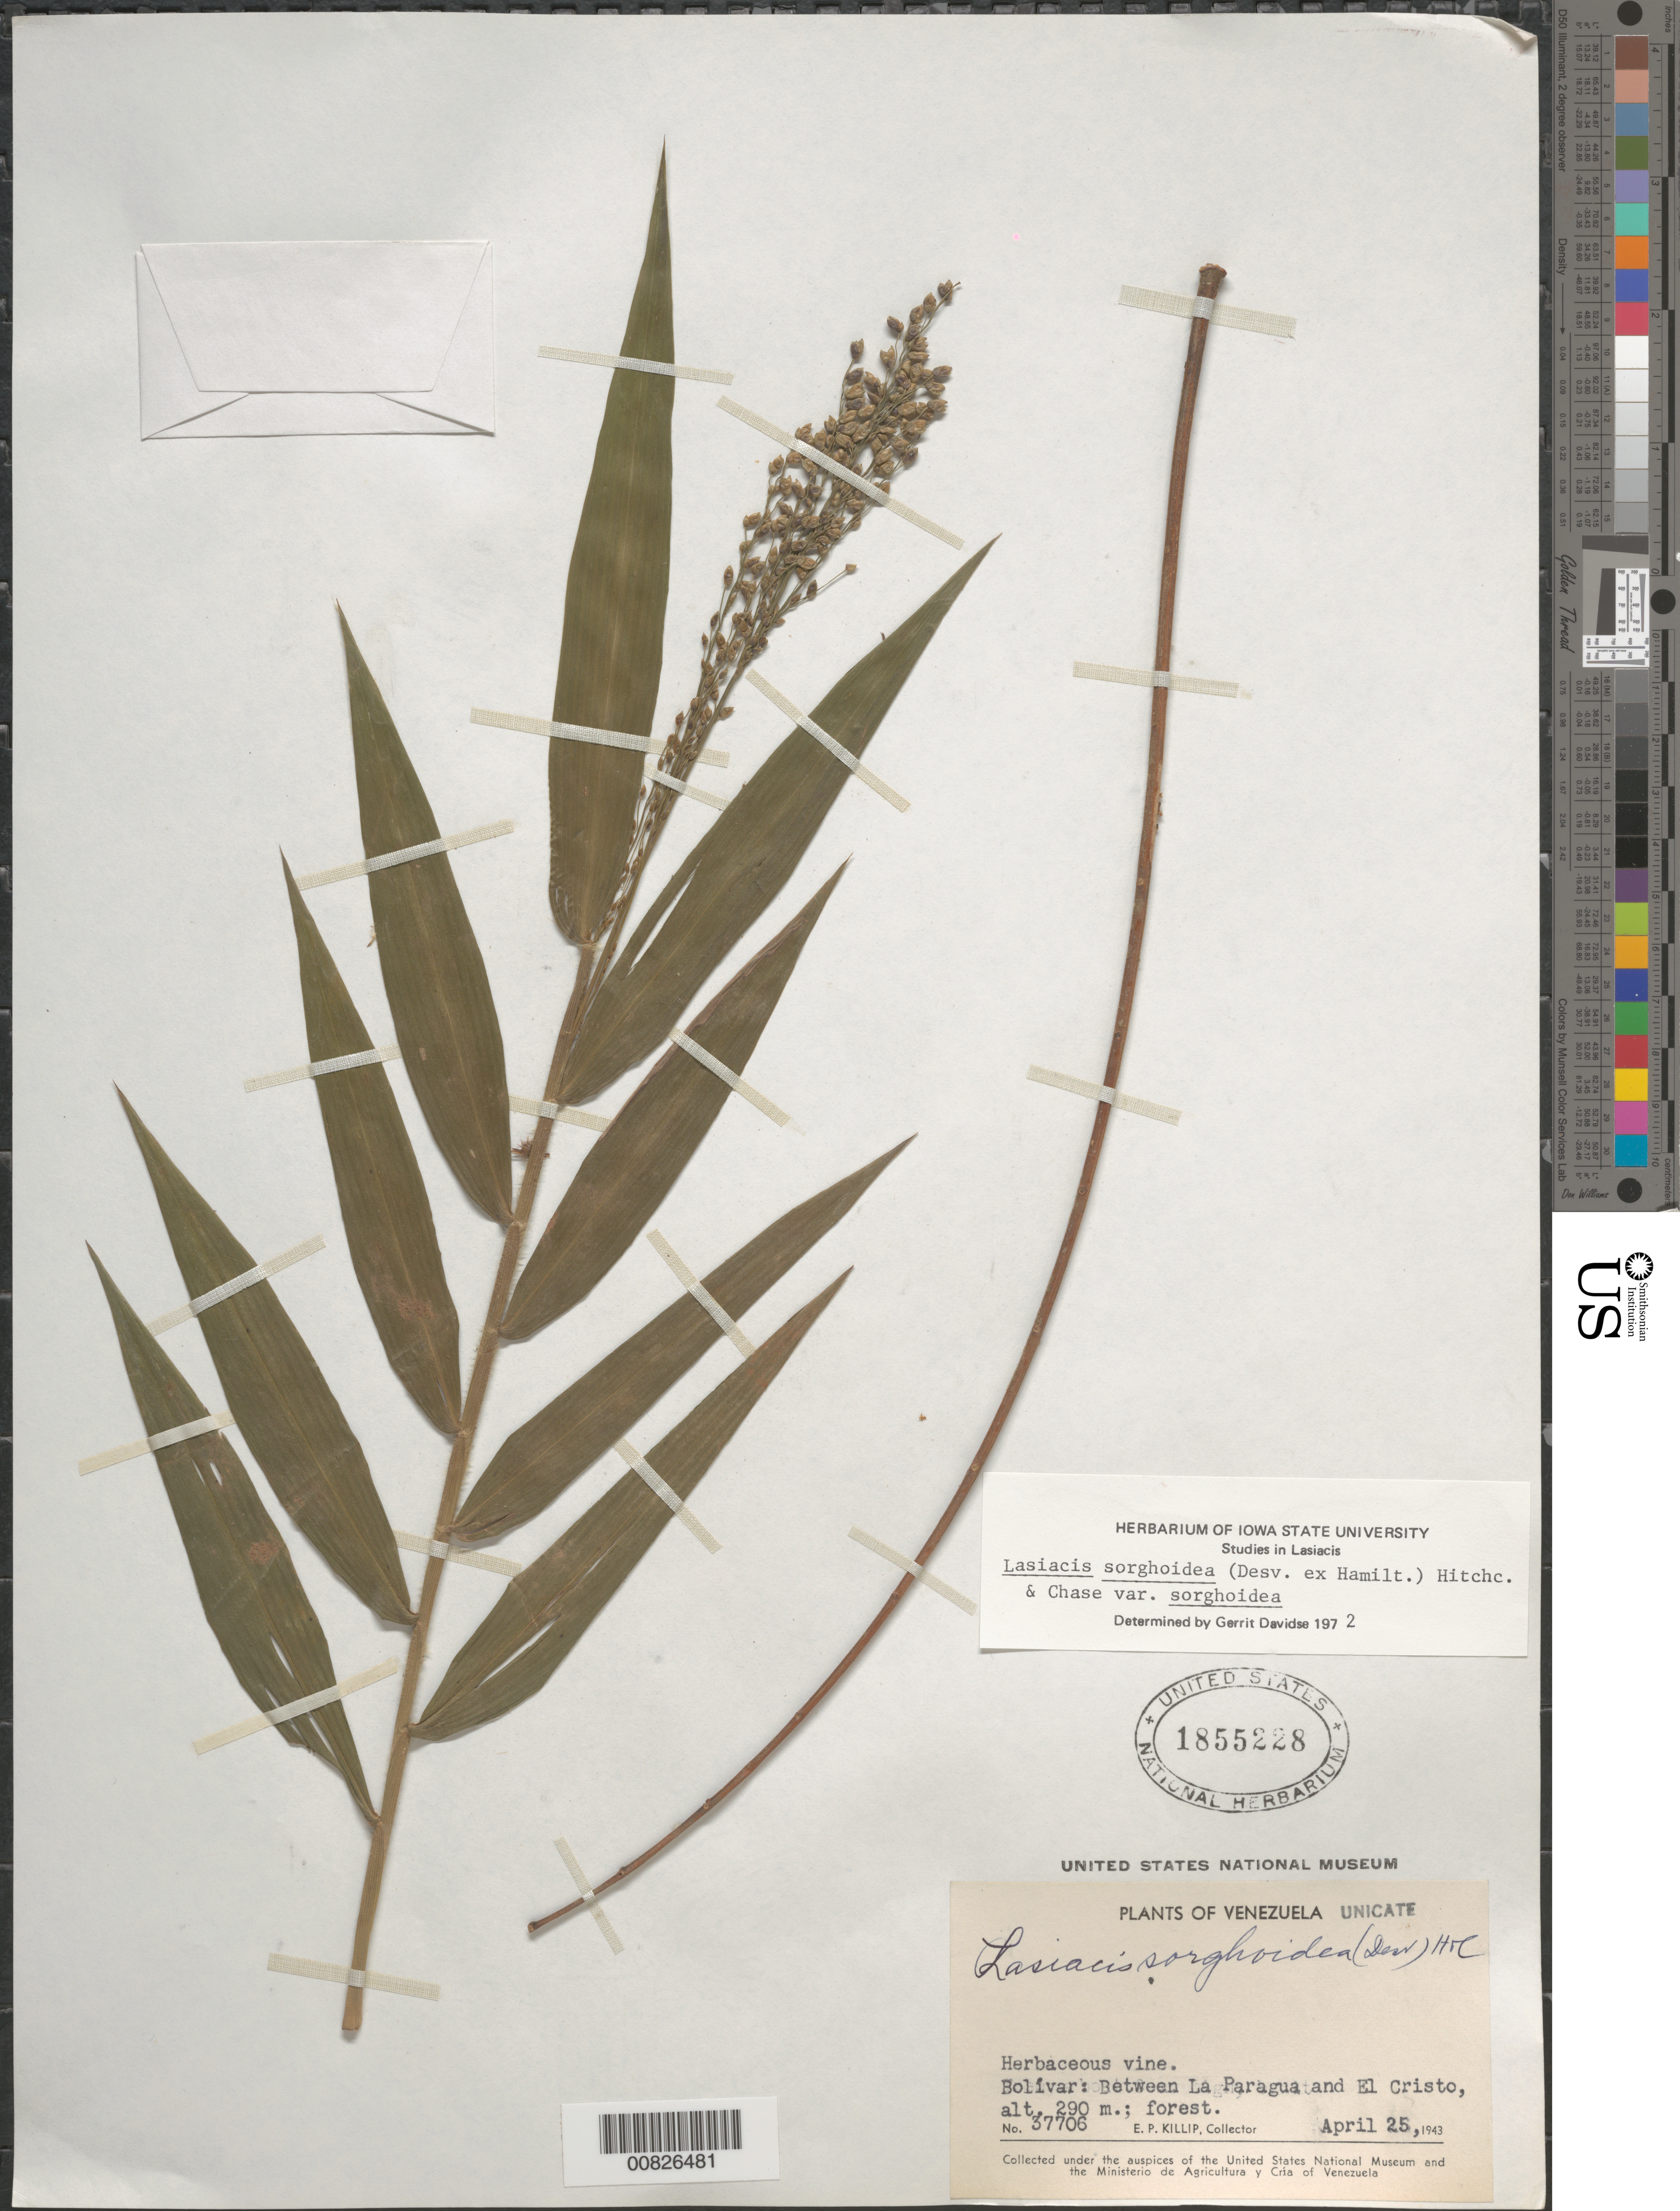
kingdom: Plantae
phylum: Tracheophyta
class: Liliopsida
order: Poales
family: Poaceae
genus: Lasiacis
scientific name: Lasiacis sorghoidea var. sorghoidea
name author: (Desv. ex Ham.) Hitchc. & Chase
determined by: Davidse, Gerrit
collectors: E. P. Killip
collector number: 37706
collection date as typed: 25-Apr-43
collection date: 1943-04-25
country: Venezuela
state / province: Bolívar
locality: La Paragua to El Cristo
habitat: Forest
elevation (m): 290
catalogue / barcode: US 1855228